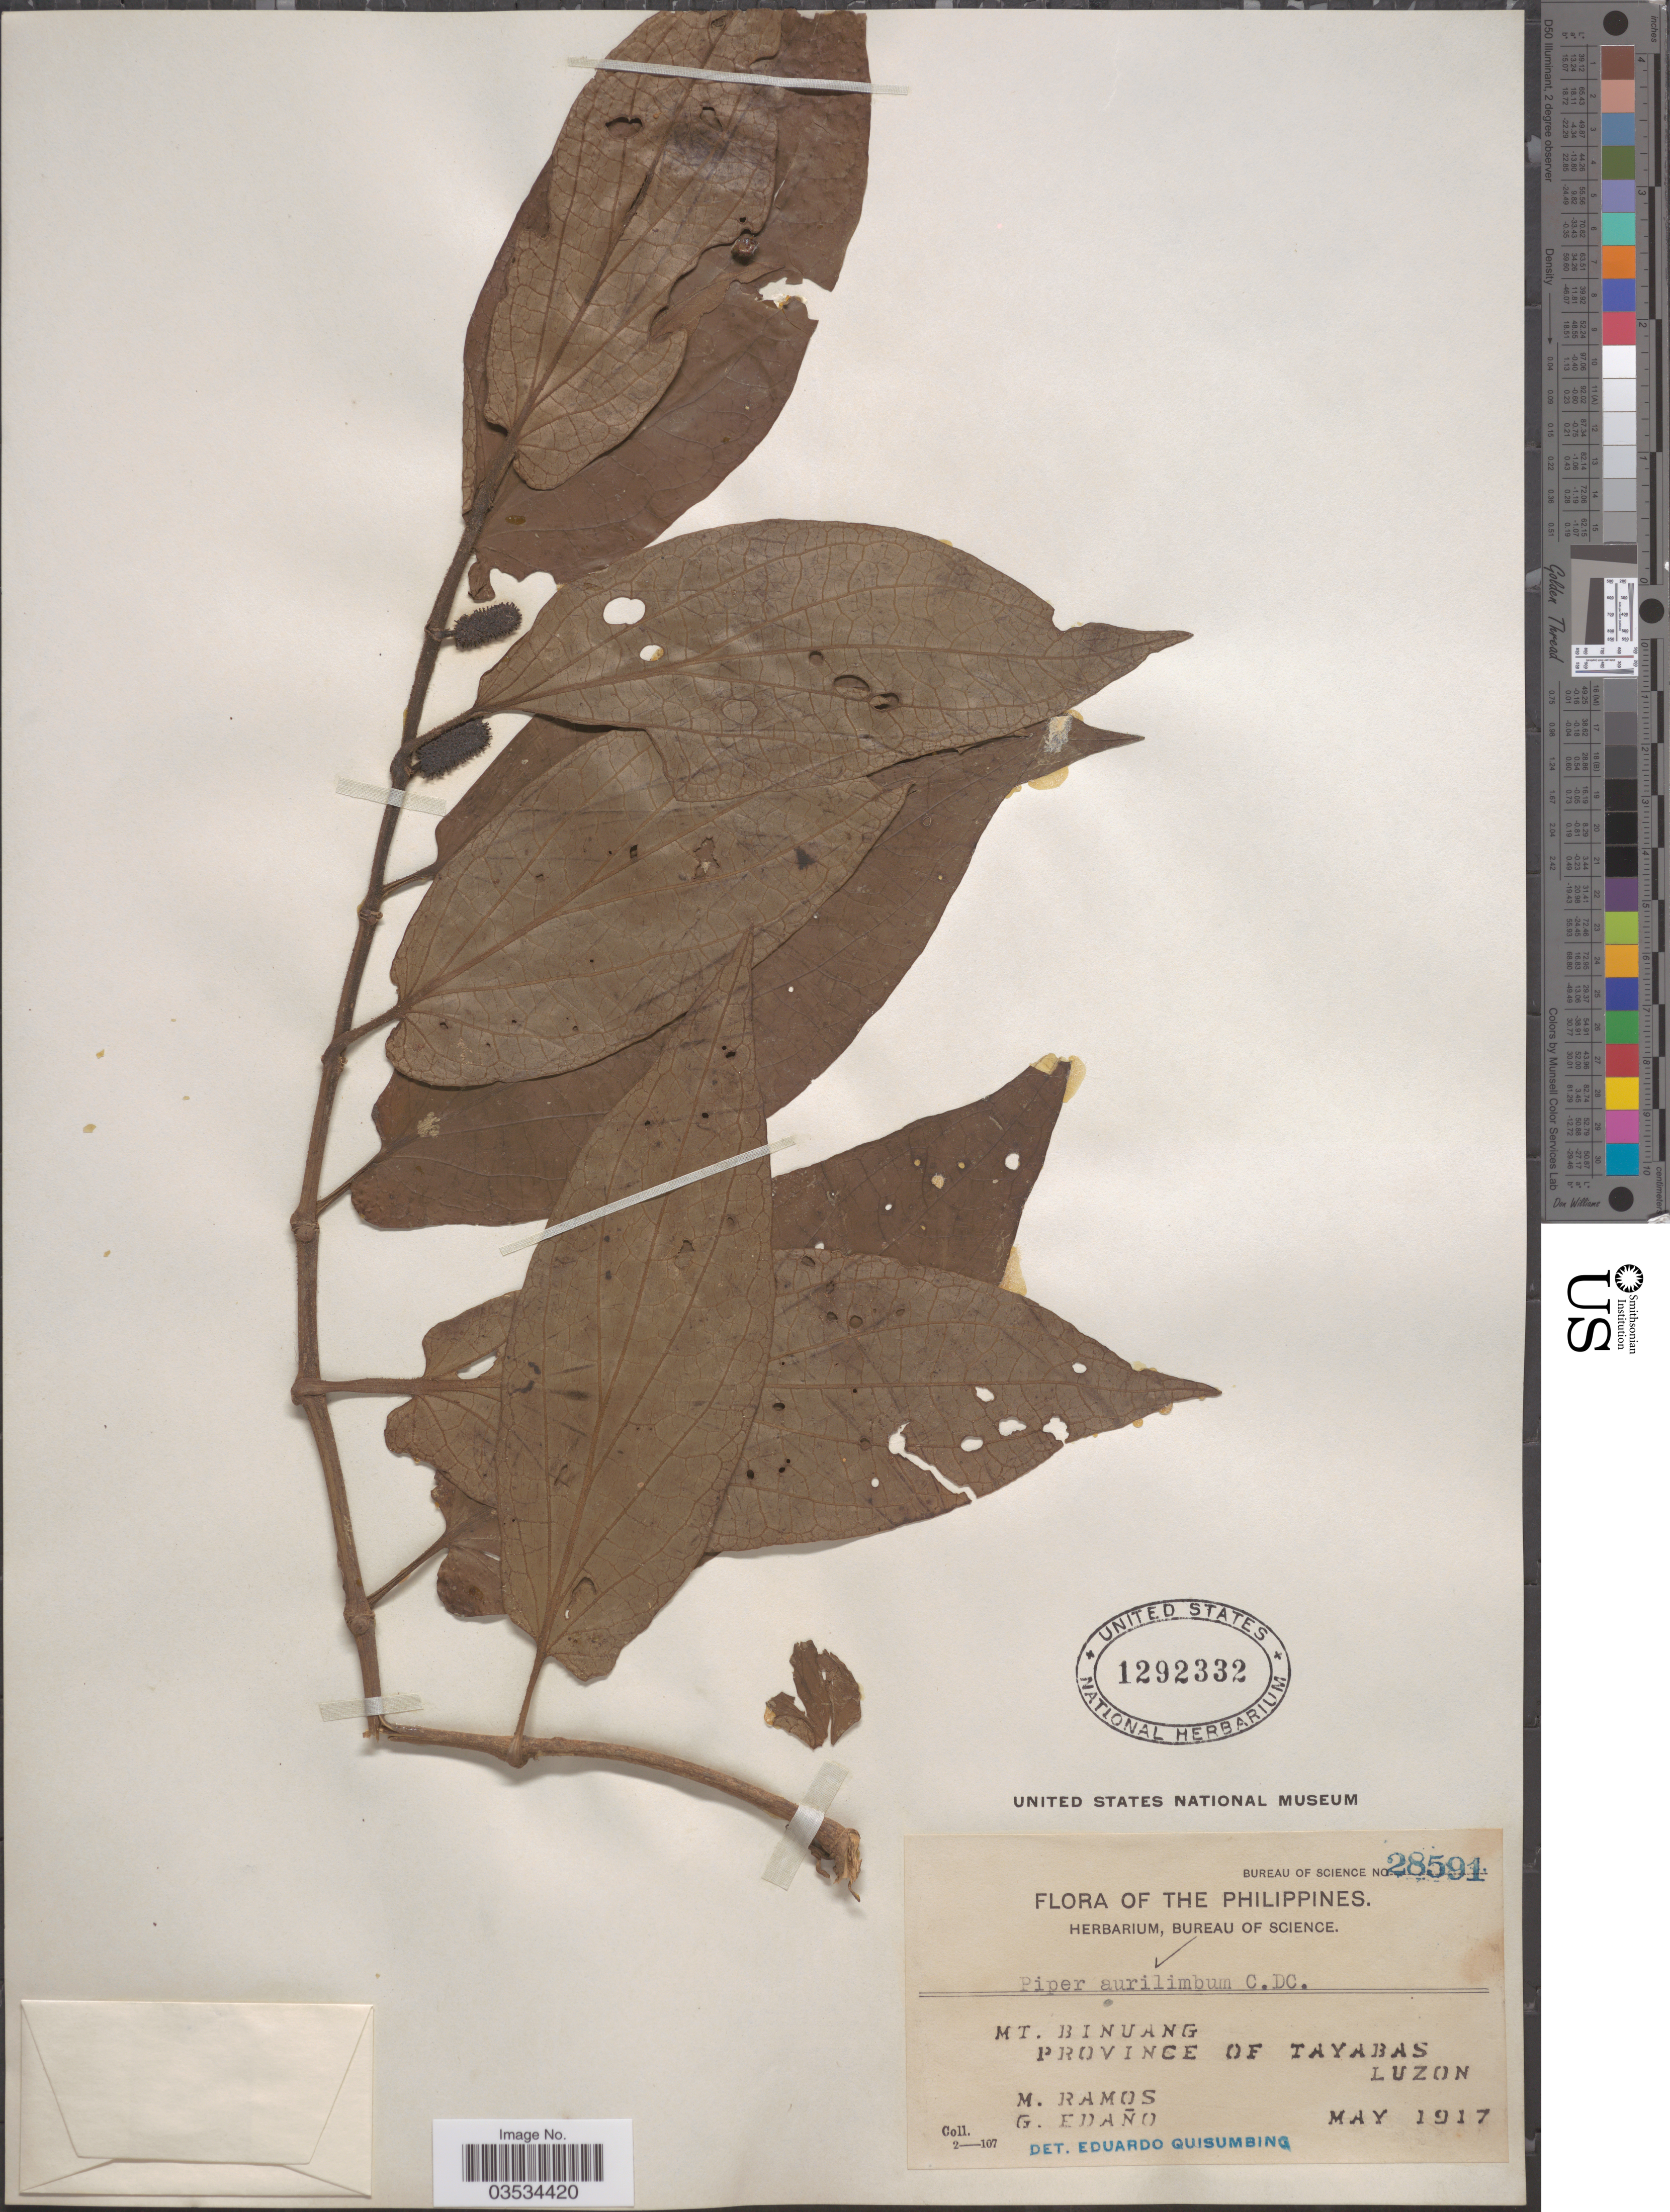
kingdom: Plantae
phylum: Tracheophyta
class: Magnoliopsida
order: Piperales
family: Piperaceae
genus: Piper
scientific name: Piper aurilimbum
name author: C. DC. in Elmer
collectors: M. Ramos & G. Edaño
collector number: Bureau of Science 28591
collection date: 1917-05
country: Philippines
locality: Mt. Binuang. Province of Tayabas. Luzon.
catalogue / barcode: US 1292332